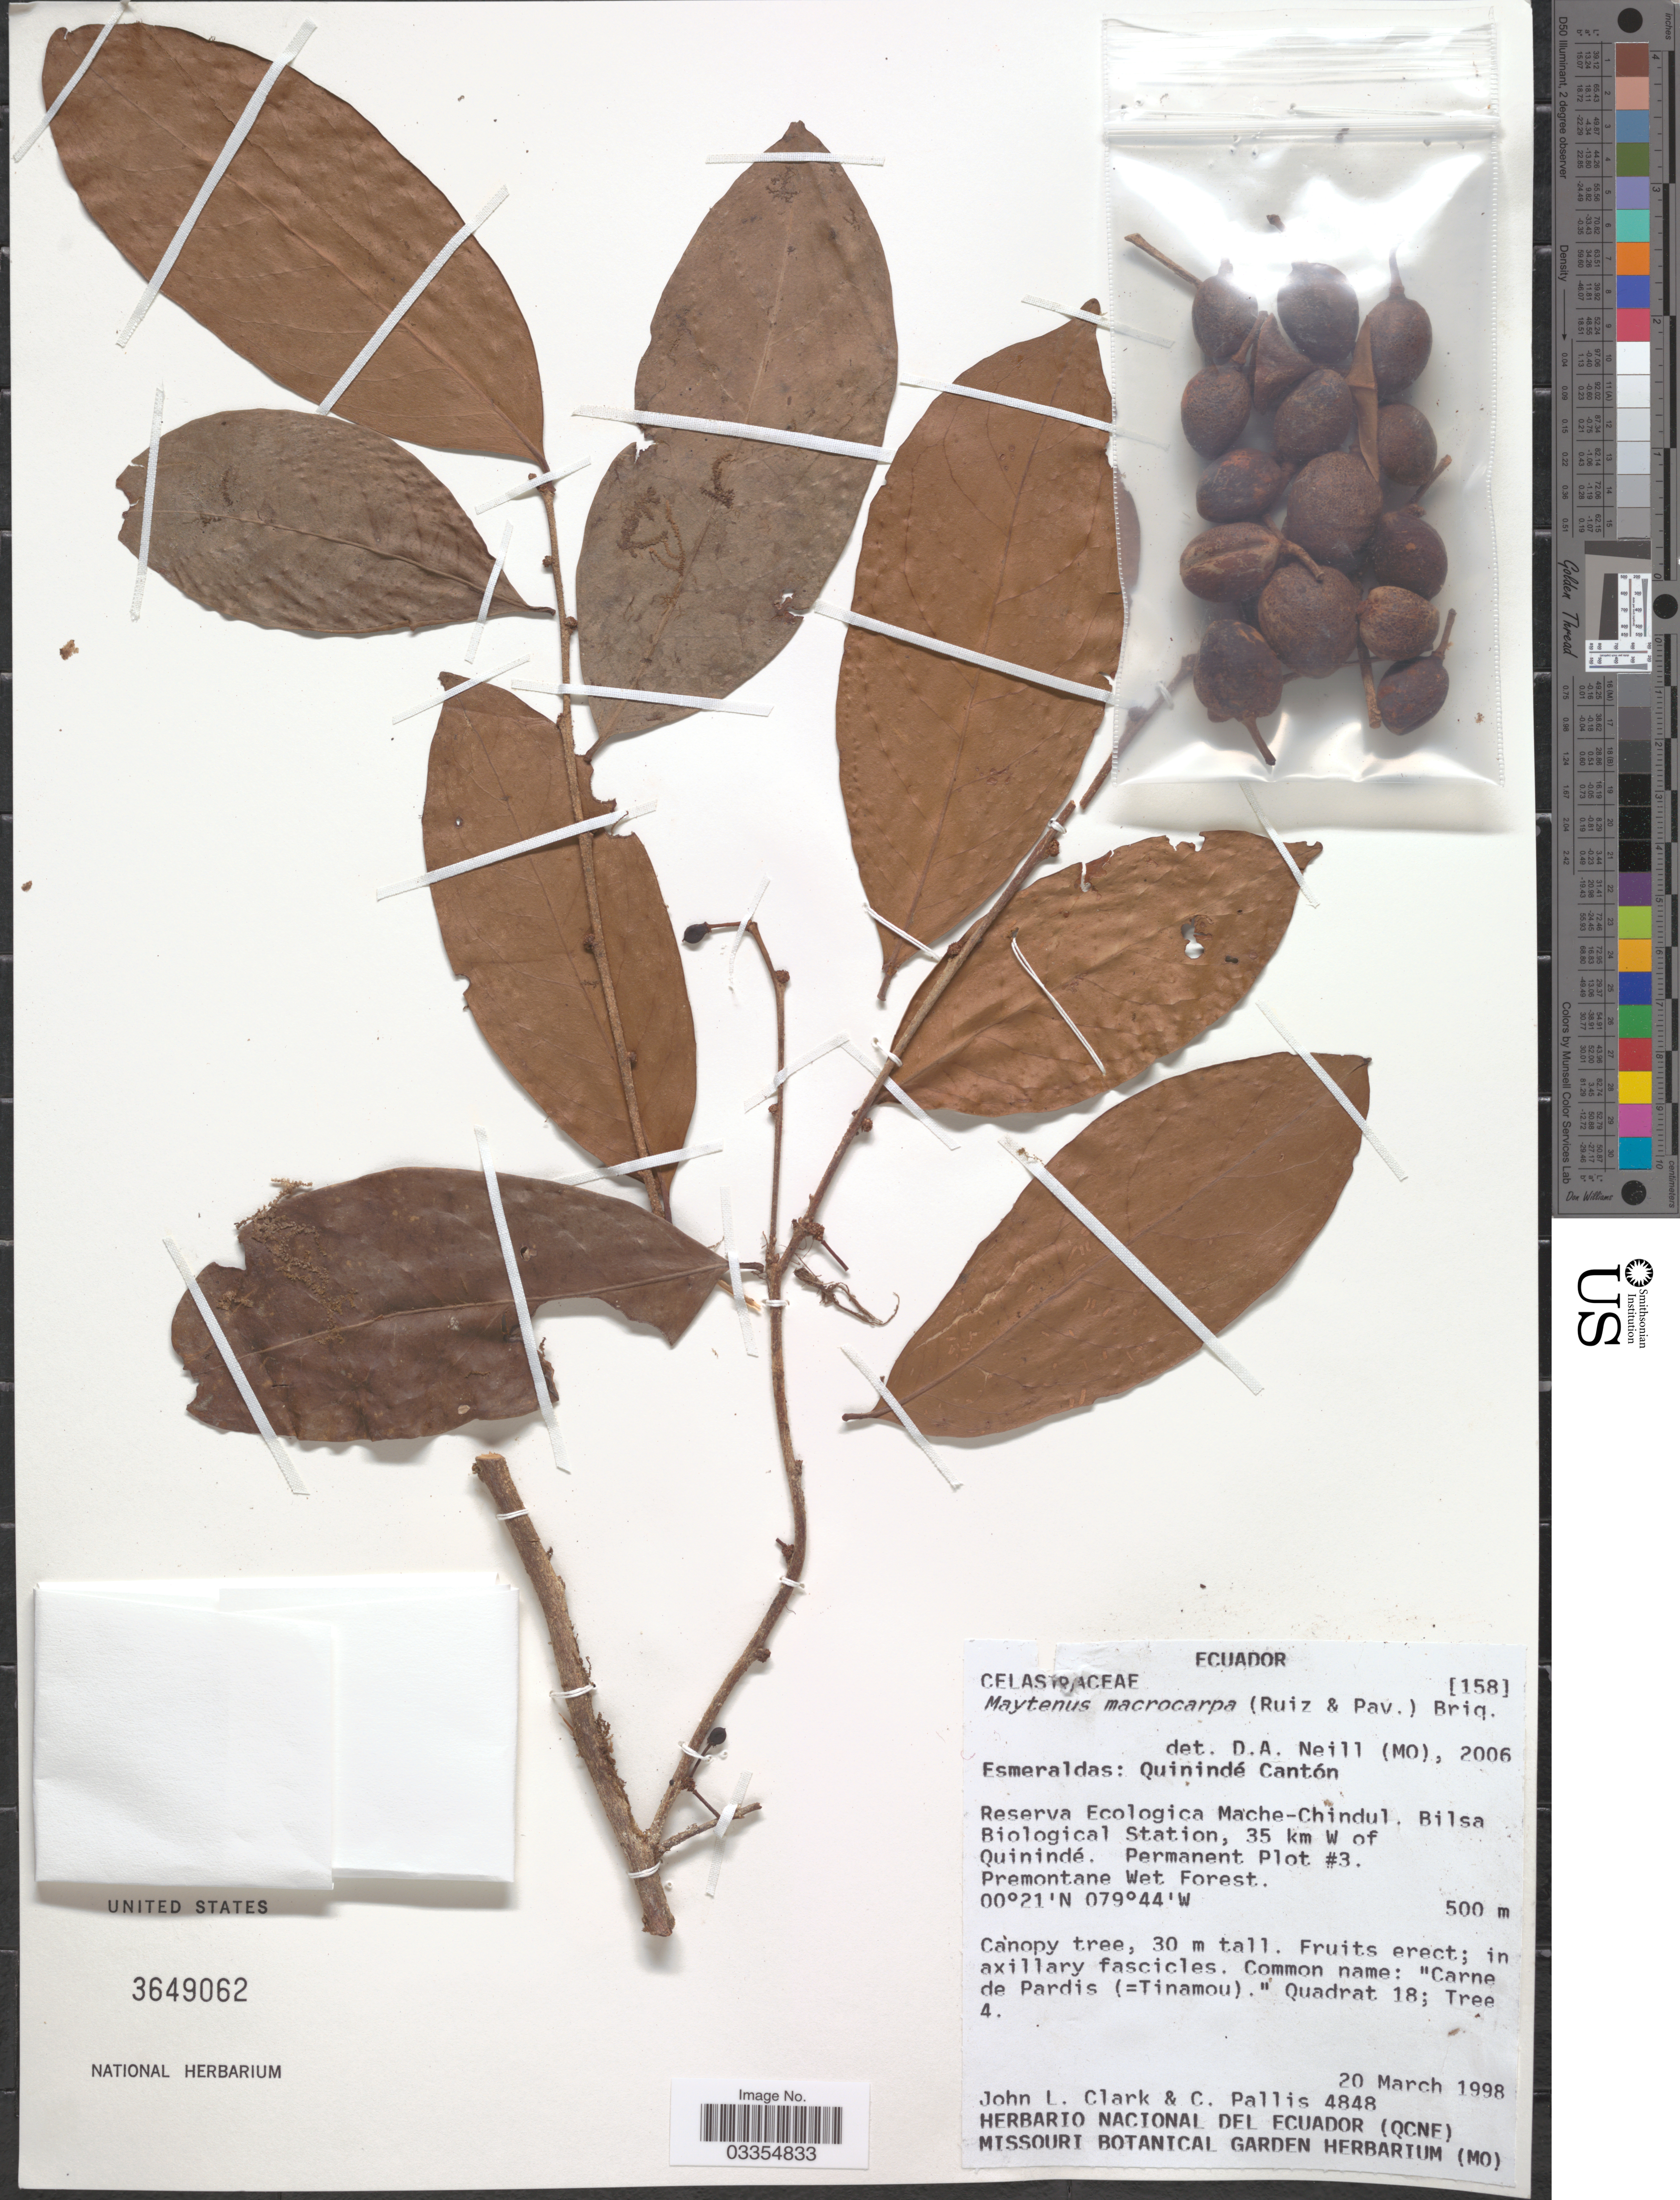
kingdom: Plantae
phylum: Tracheophyta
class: Magnoliopsida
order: Celastrales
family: Celastraceae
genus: Maytenus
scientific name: Maytenus macrocarpa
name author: (Ruiz & Pav.) Briq.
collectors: J. L. Clark & C. Pallis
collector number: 4848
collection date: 1998-03-20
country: Ecuador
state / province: Esmeraldas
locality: Quinindé Cantón. Reserva Ecologica Mache-Chindul. Bilsa Biological Station, 35 km W of Quinindé. Permanent Plot #3.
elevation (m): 500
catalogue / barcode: US 3649062